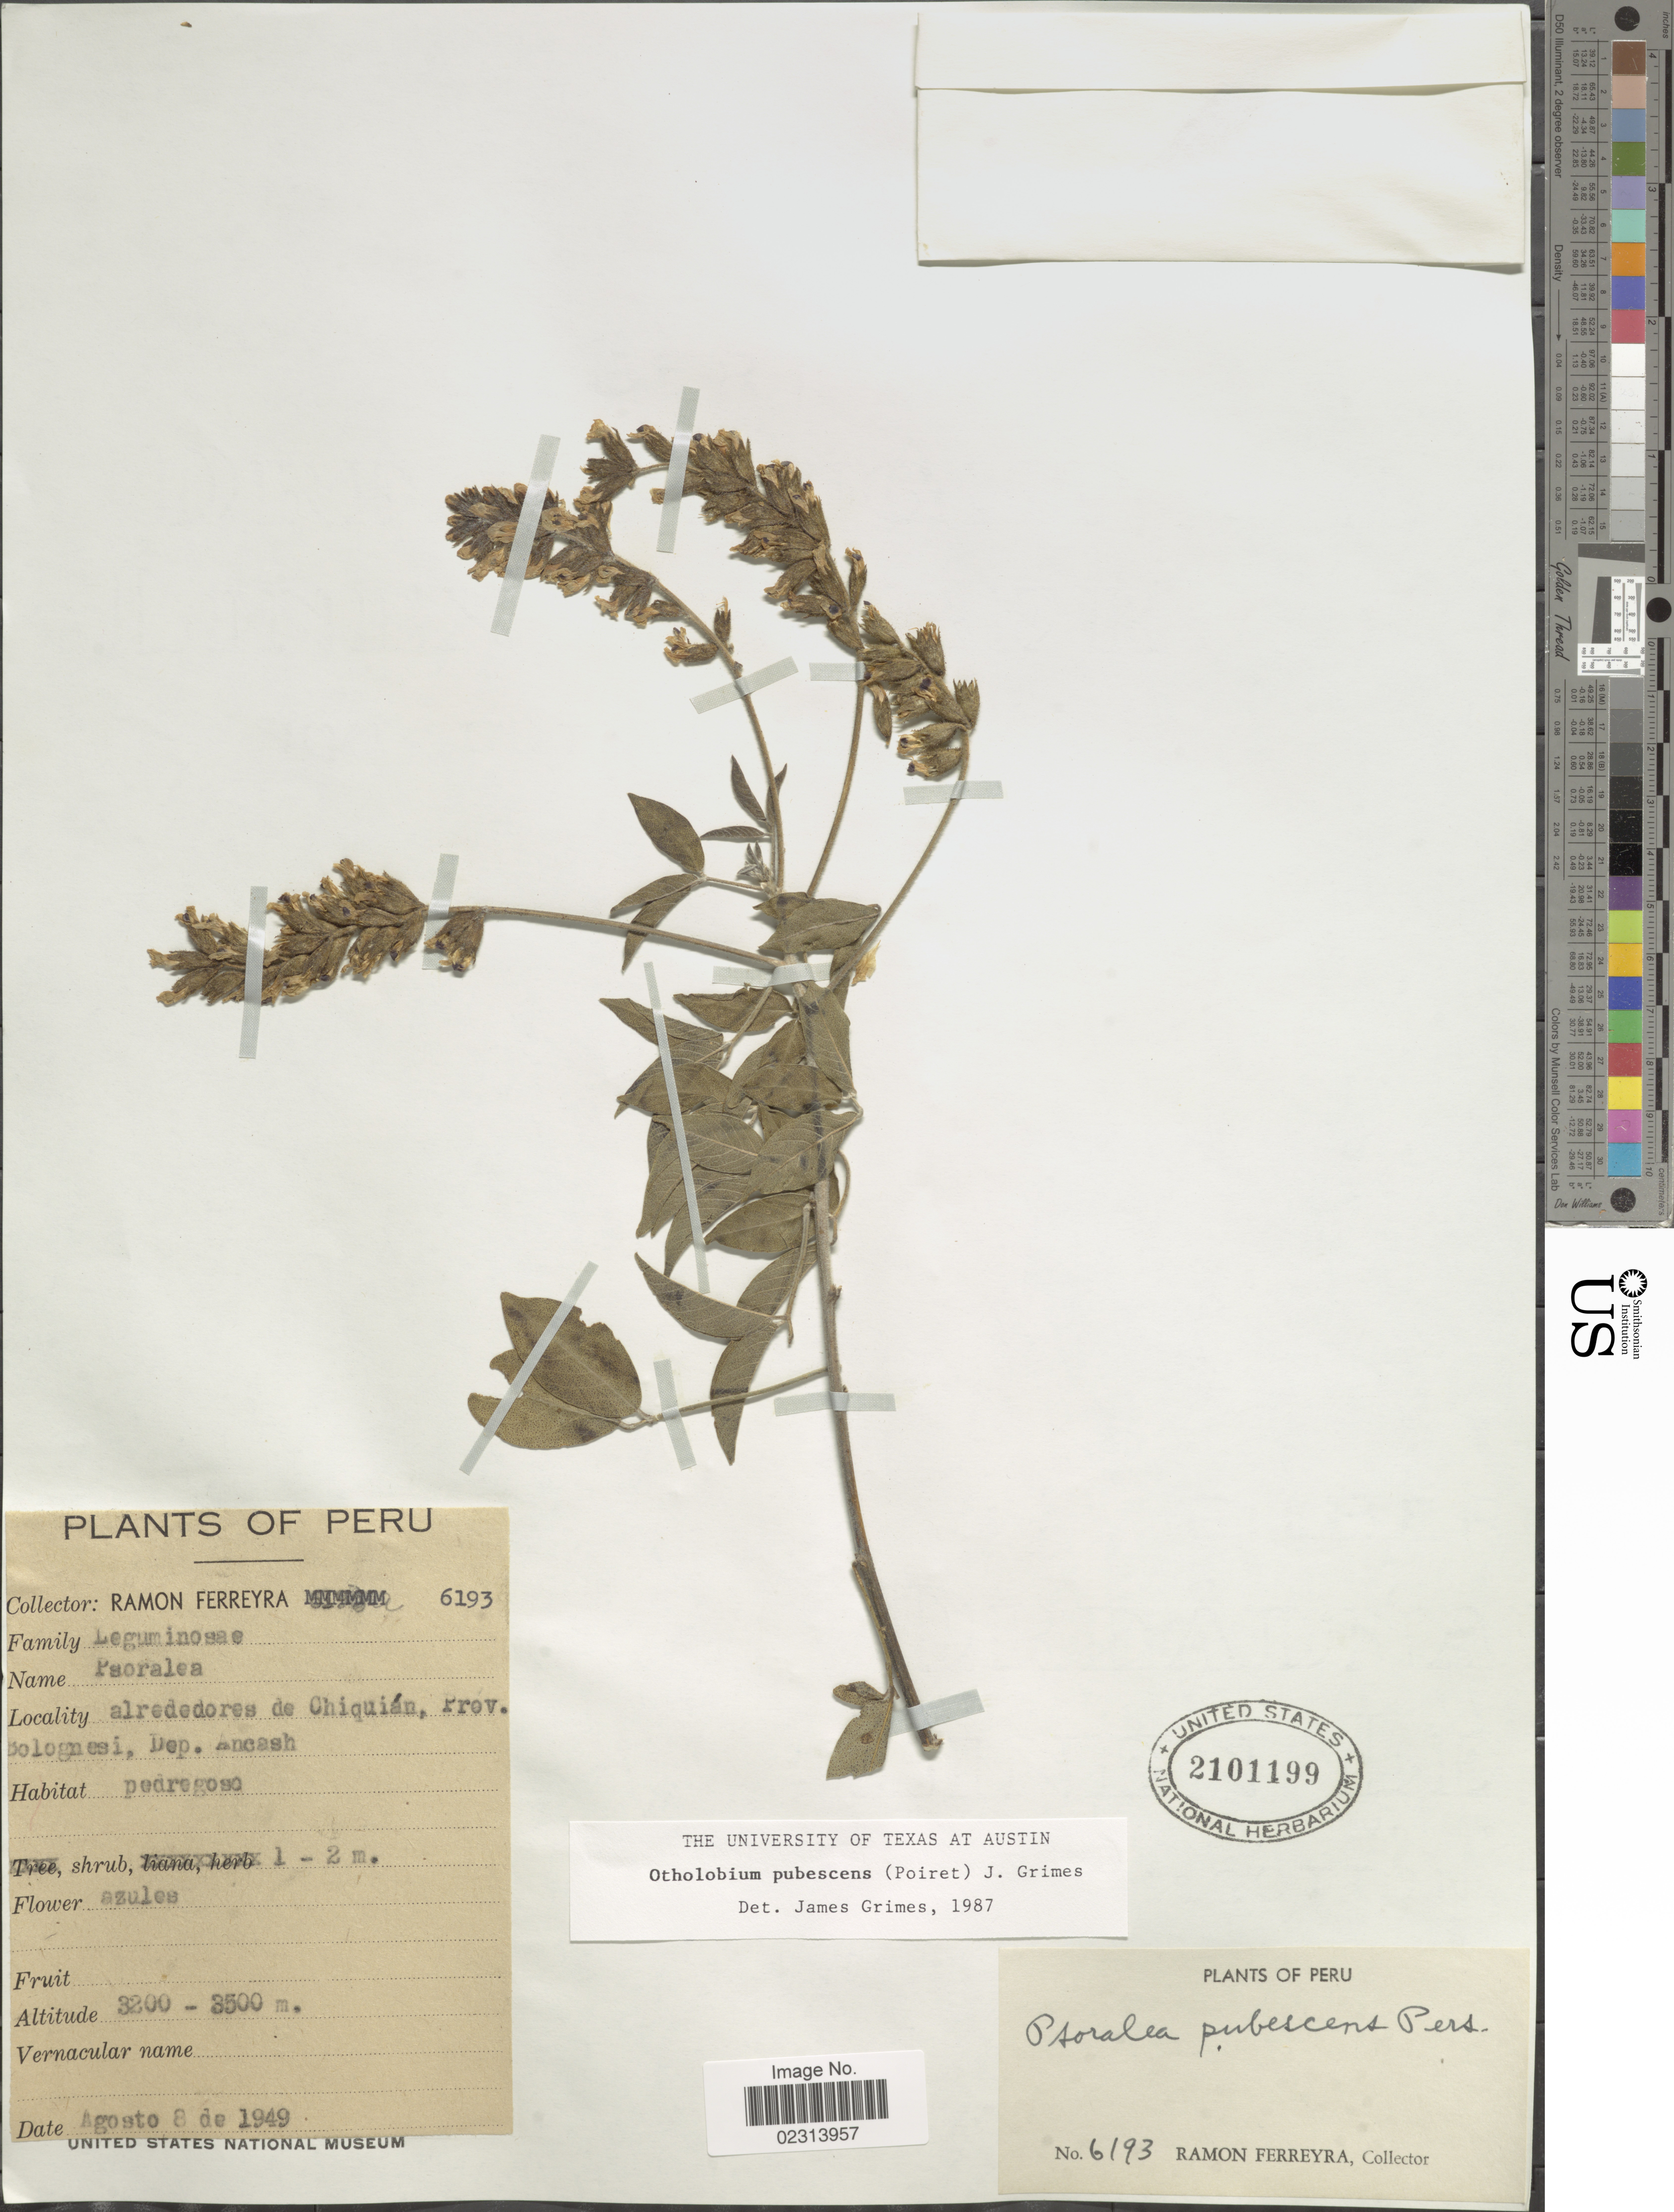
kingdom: Plantae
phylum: Tracheophyta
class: Magnoliopsida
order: Fabales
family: Fabaceae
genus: Otholobium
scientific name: Otholobium pubescens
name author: (Poir.) J.W. Grimes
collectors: R. A. Ferreyra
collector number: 6193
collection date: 1949-08-08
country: Peru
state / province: Ancash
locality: Alrededores de Chiquian, prov. Bolognesi, Dep. Ancash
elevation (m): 3200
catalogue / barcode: US 2101199